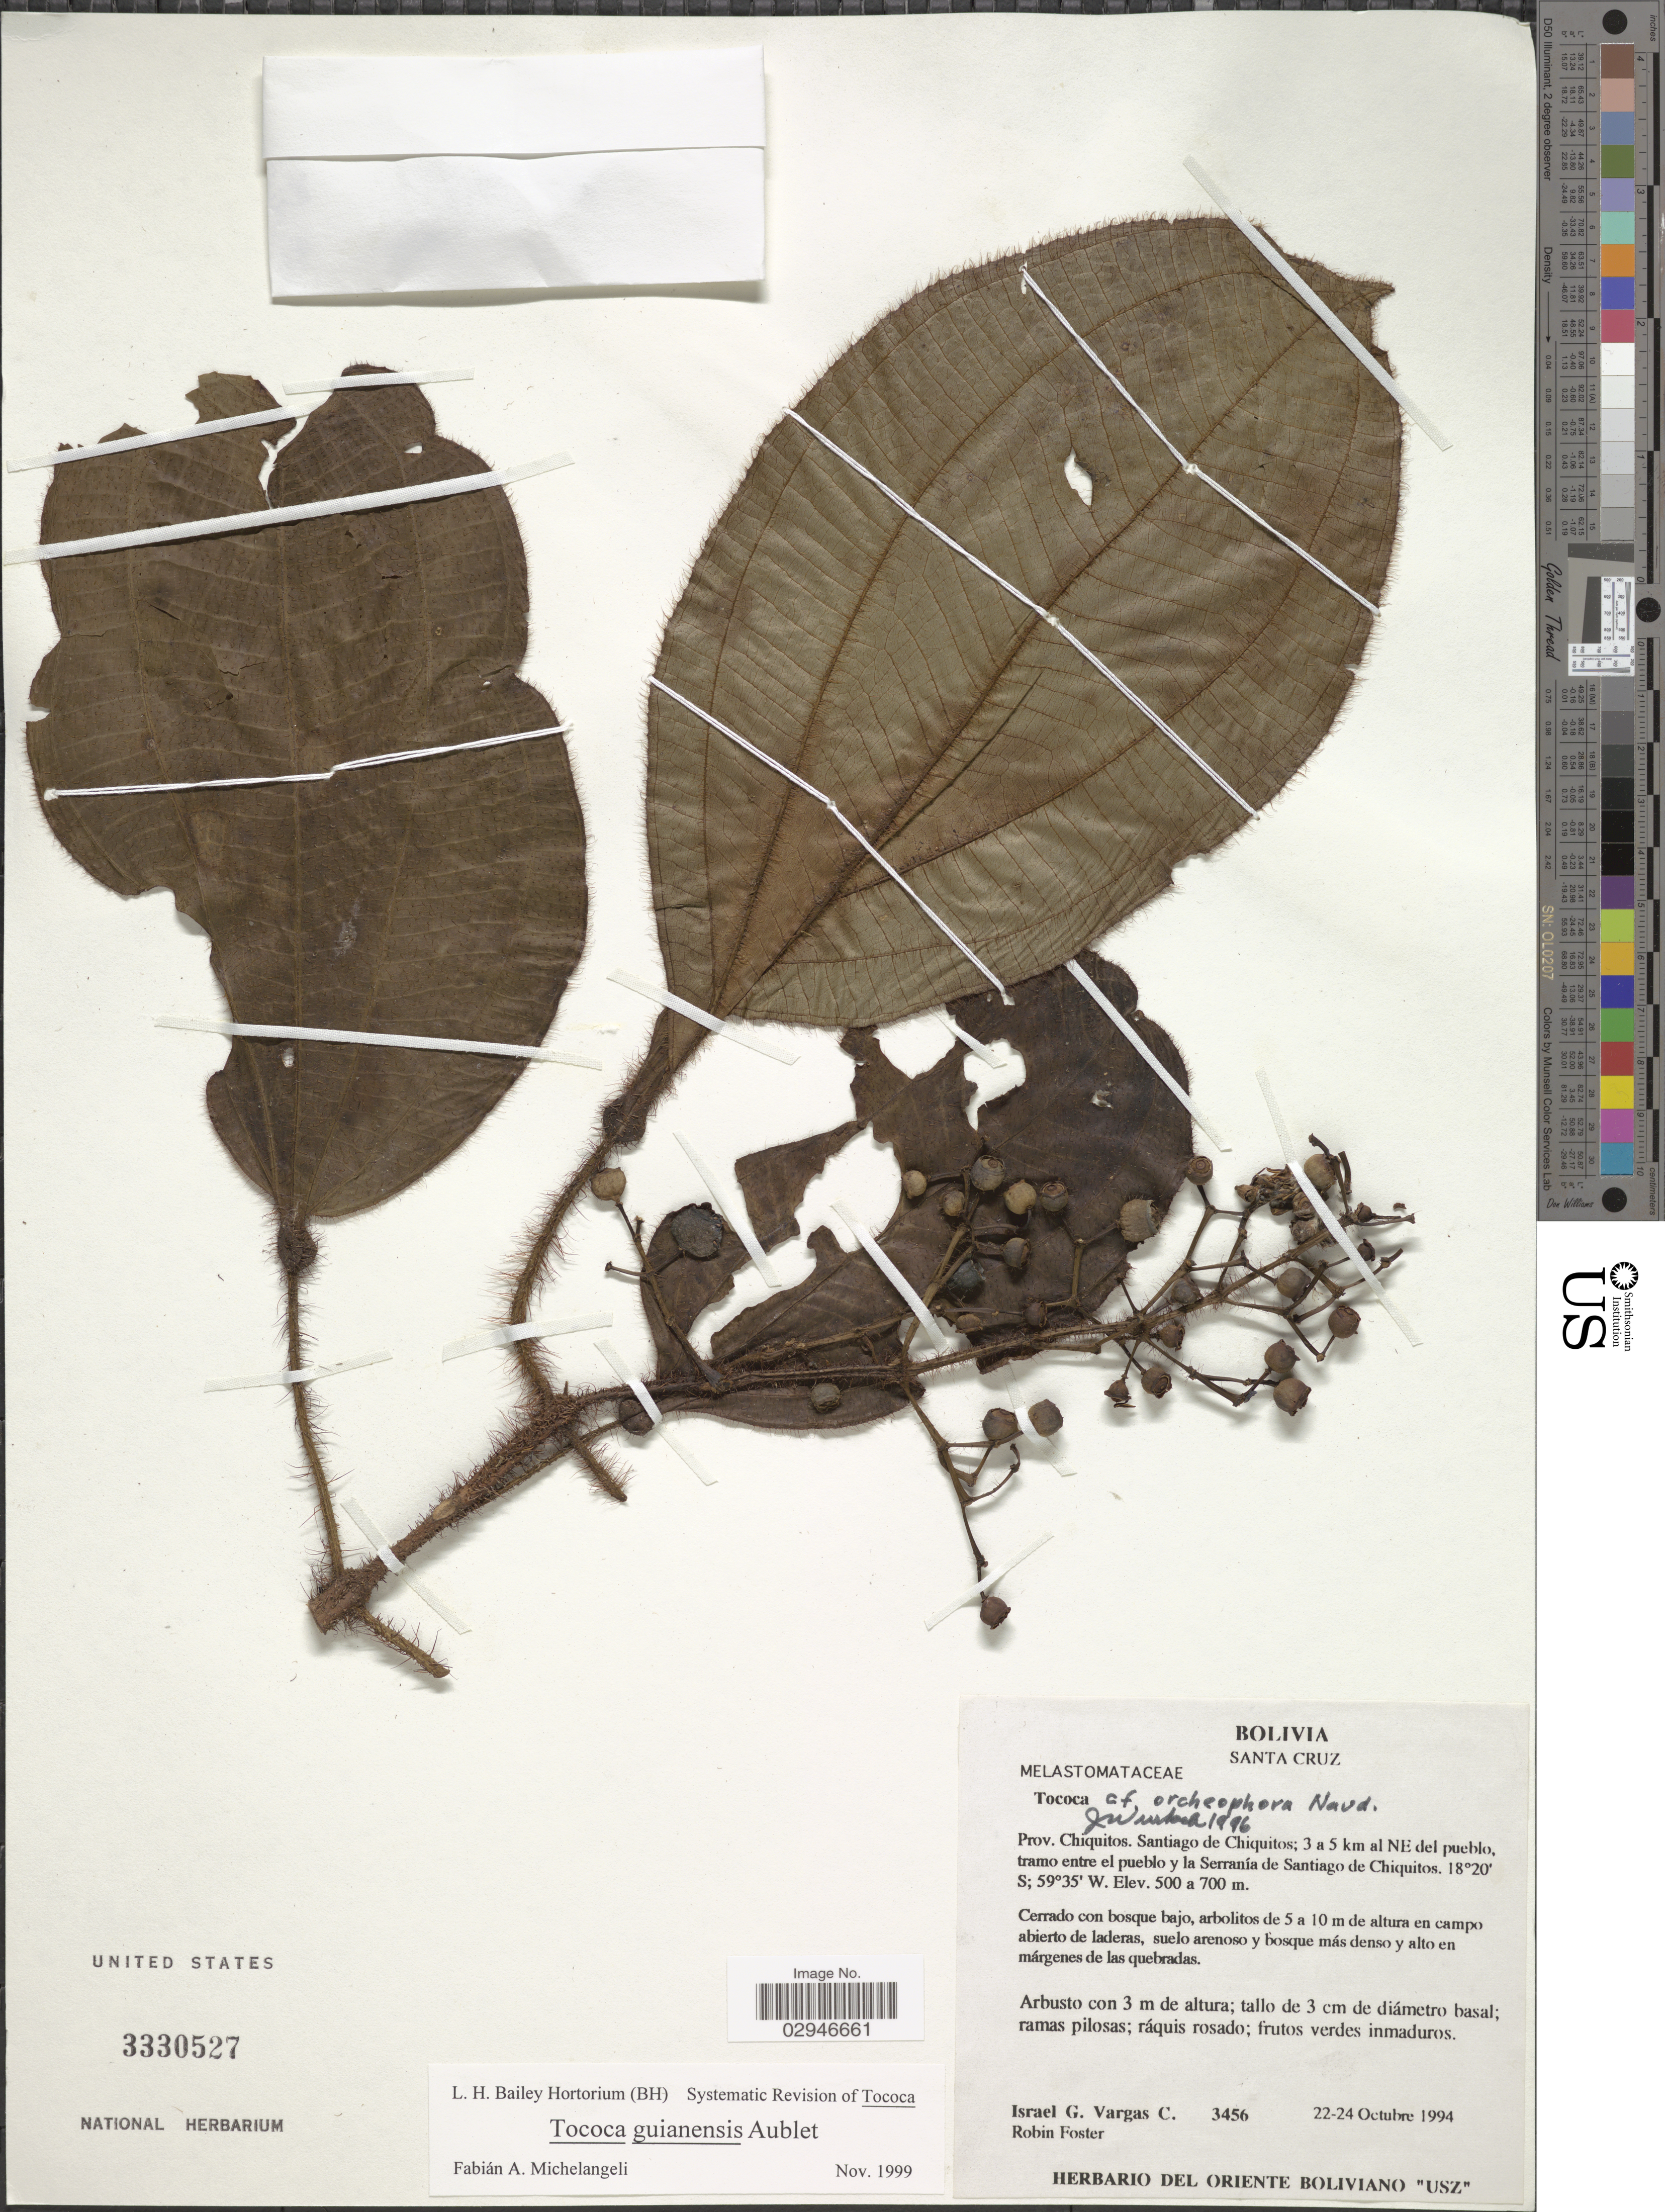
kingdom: Plantae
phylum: Tracheophyta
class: Magnoliopsida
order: Myrtales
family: Melastomataceae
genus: Tococa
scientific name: Tococa guianensis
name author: Aubl.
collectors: I. G. Vargas C. & R. B. Foster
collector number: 3456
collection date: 1994-10-22/1994-10-24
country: Bolivia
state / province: Santa Cruz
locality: Prov. Chiquitos, Santiago de Chiquitos, 3 a 5 km al NE del pueblo, tramo entre el pueblo y la Serranía de Santiago de Chiquitos.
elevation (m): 500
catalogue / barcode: US 3330527